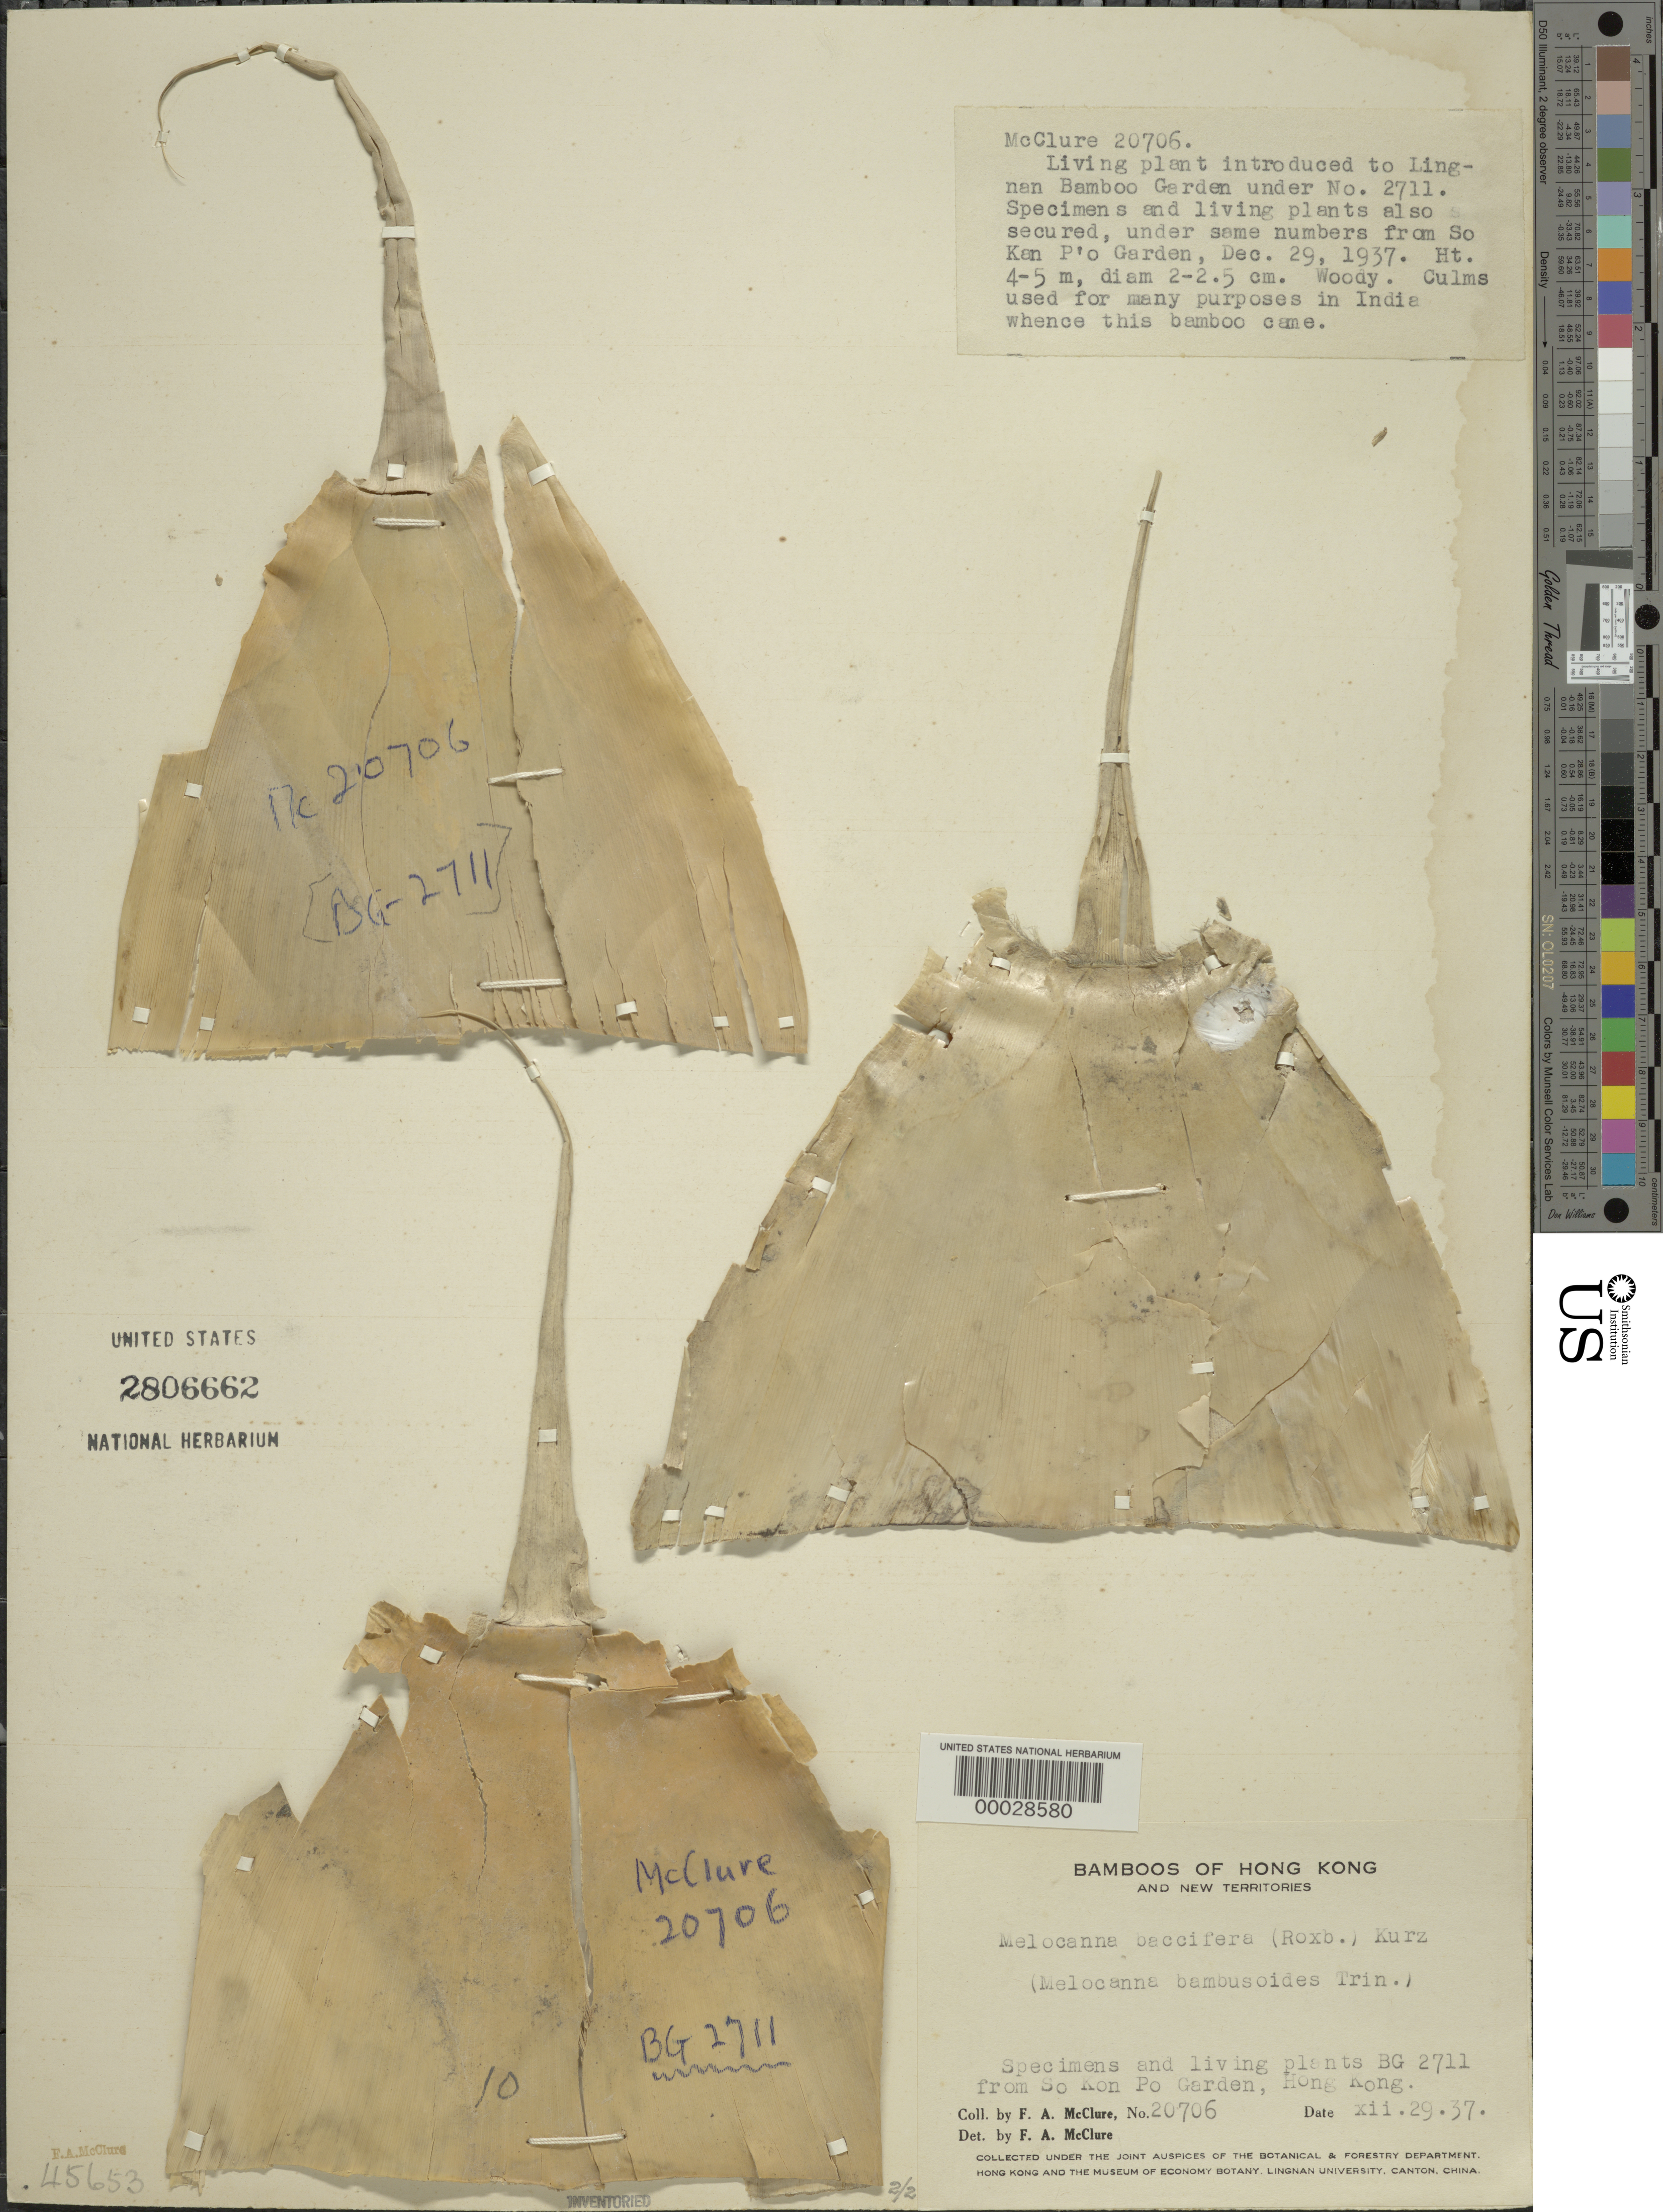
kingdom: Plantae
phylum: Tracheophyta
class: Liliopsida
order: Poales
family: Poaceae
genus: Melocanna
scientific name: Melocanna baccifera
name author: (Roxb.) Kurz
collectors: F. A. McClure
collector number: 20706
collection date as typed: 29 Dec 1937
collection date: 1937-12-29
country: China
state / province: Hong Kong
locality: Botanical gardens, so kon po garden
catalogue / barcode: US 2806662